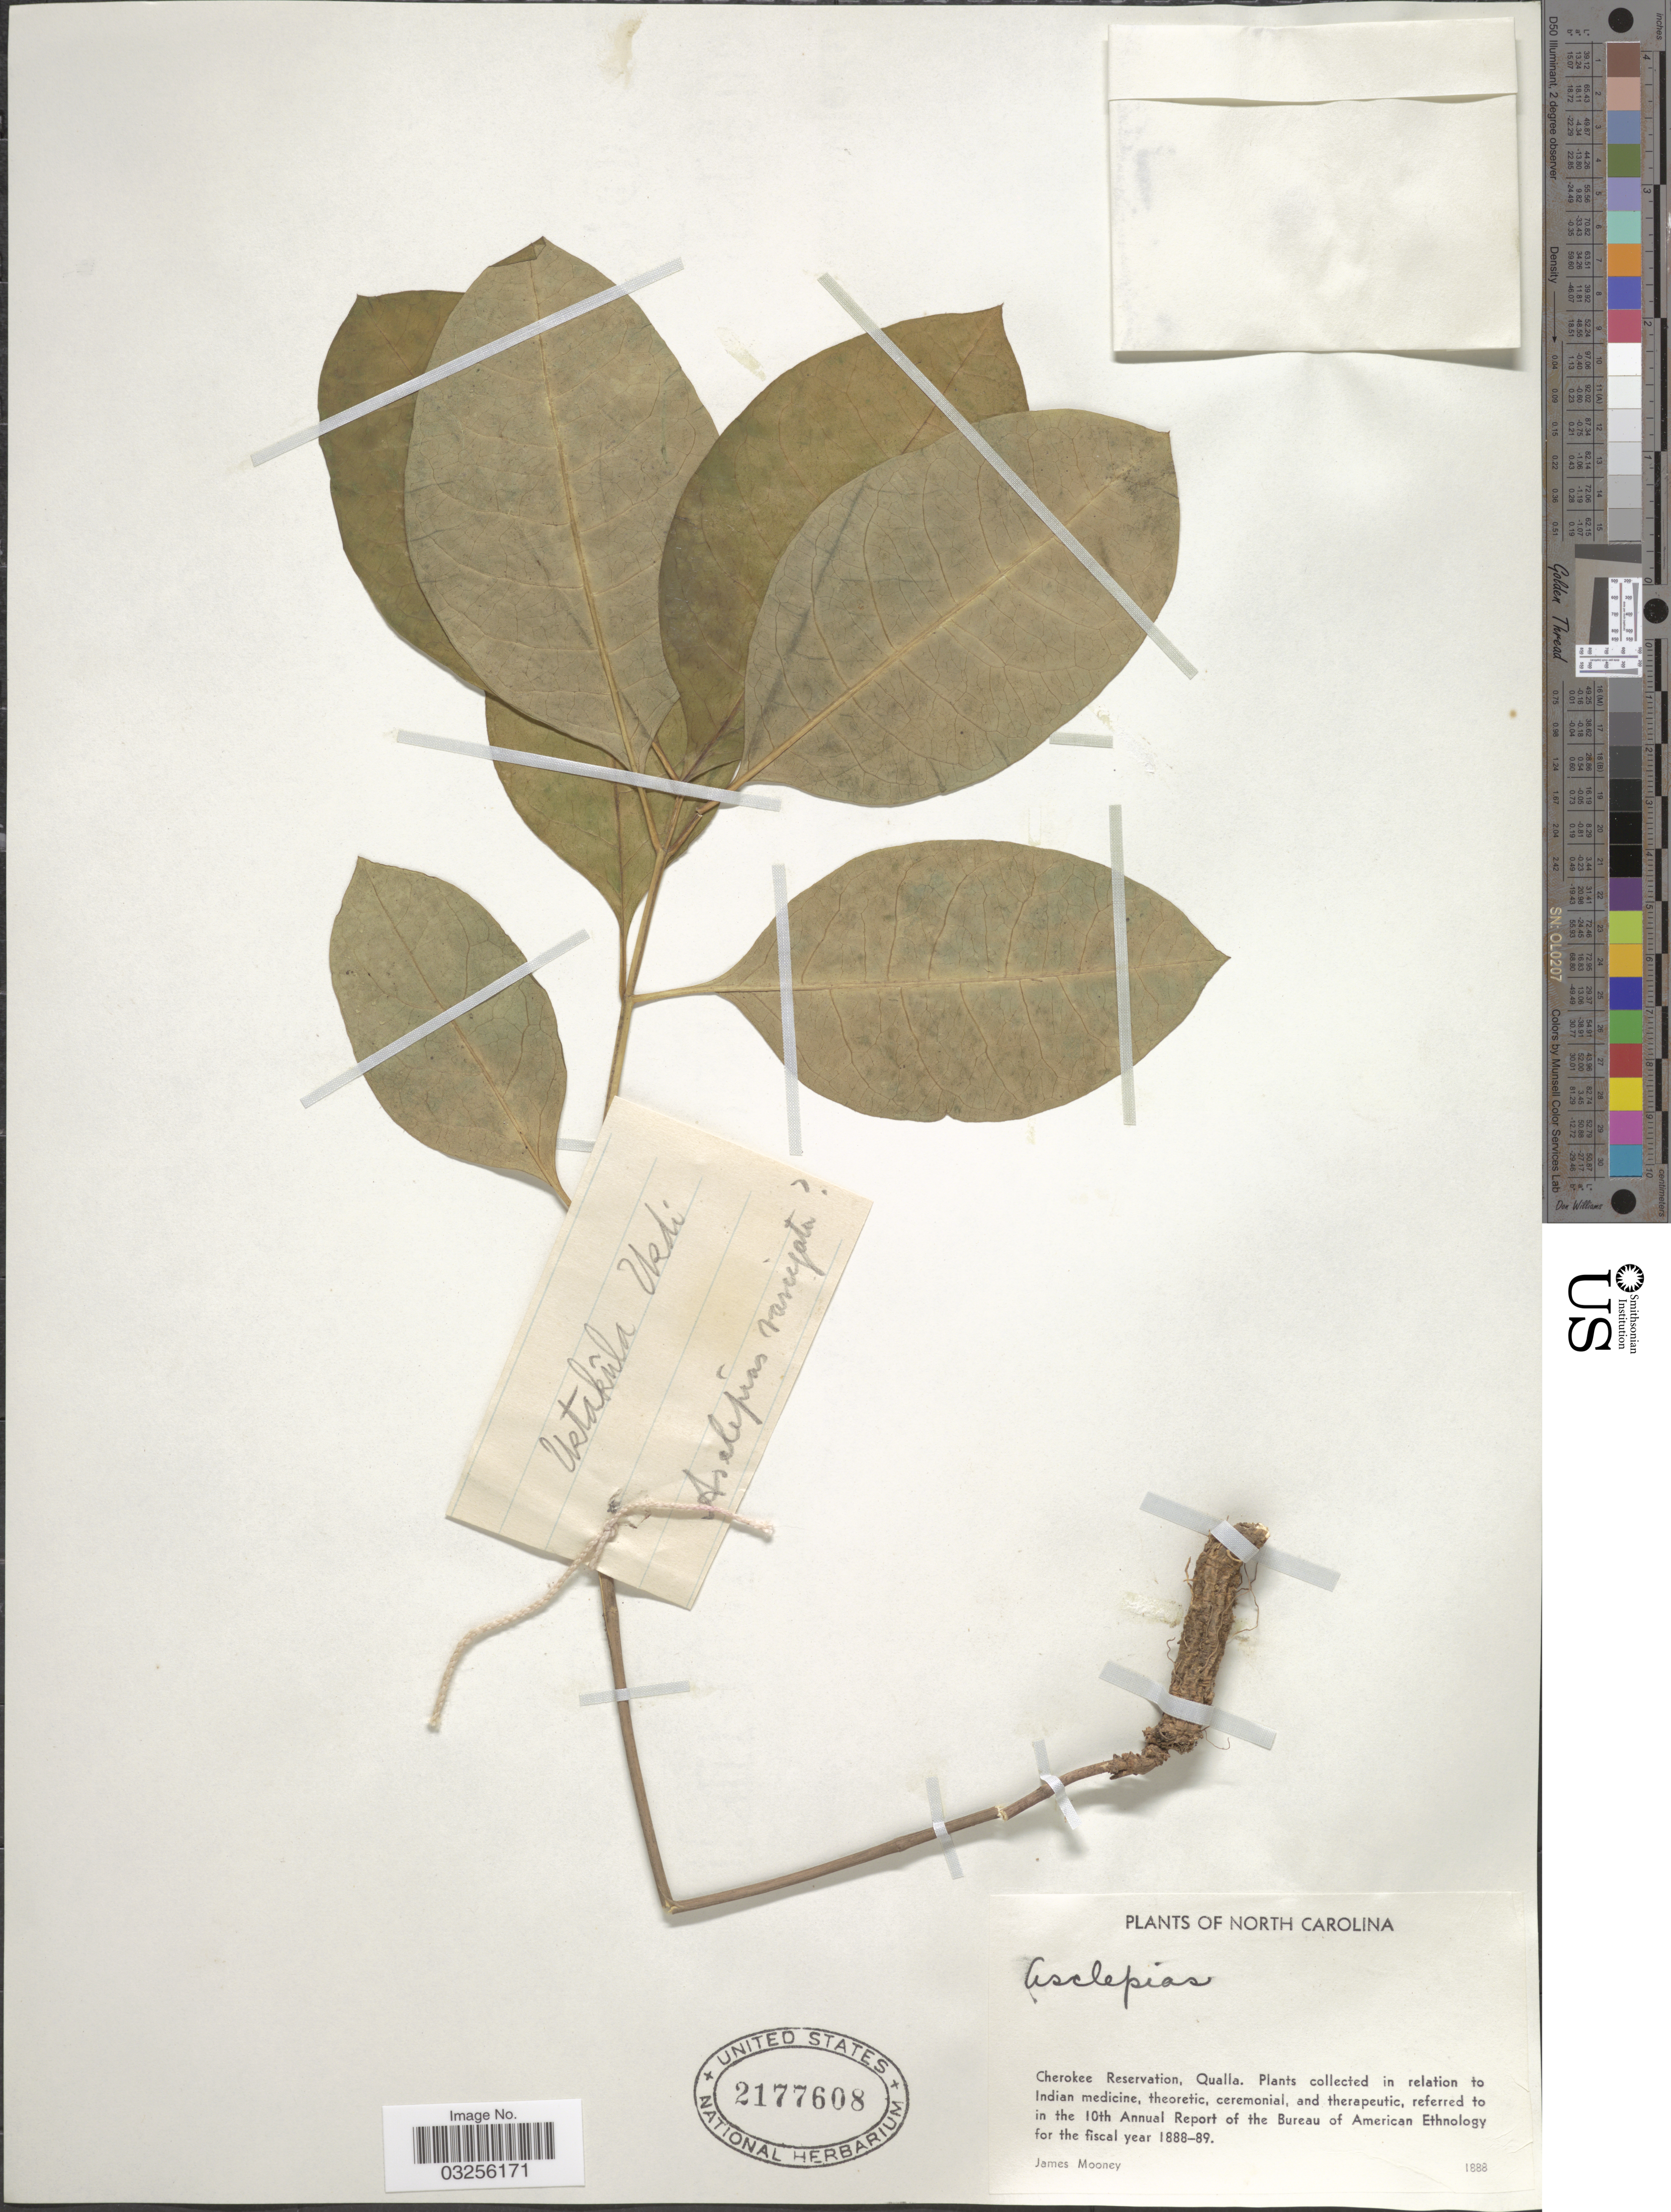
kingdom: Plantae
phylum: Tracheophyta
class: Magnoliopsida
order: Gentianales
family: Apocynaceae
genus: Asclepias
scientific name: Asclepias variegata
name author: L.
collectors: J. Mooney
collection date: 1888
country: United States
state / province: North Carolina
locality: Cherokee Reservation, Qualla.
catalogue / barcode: US 2177608